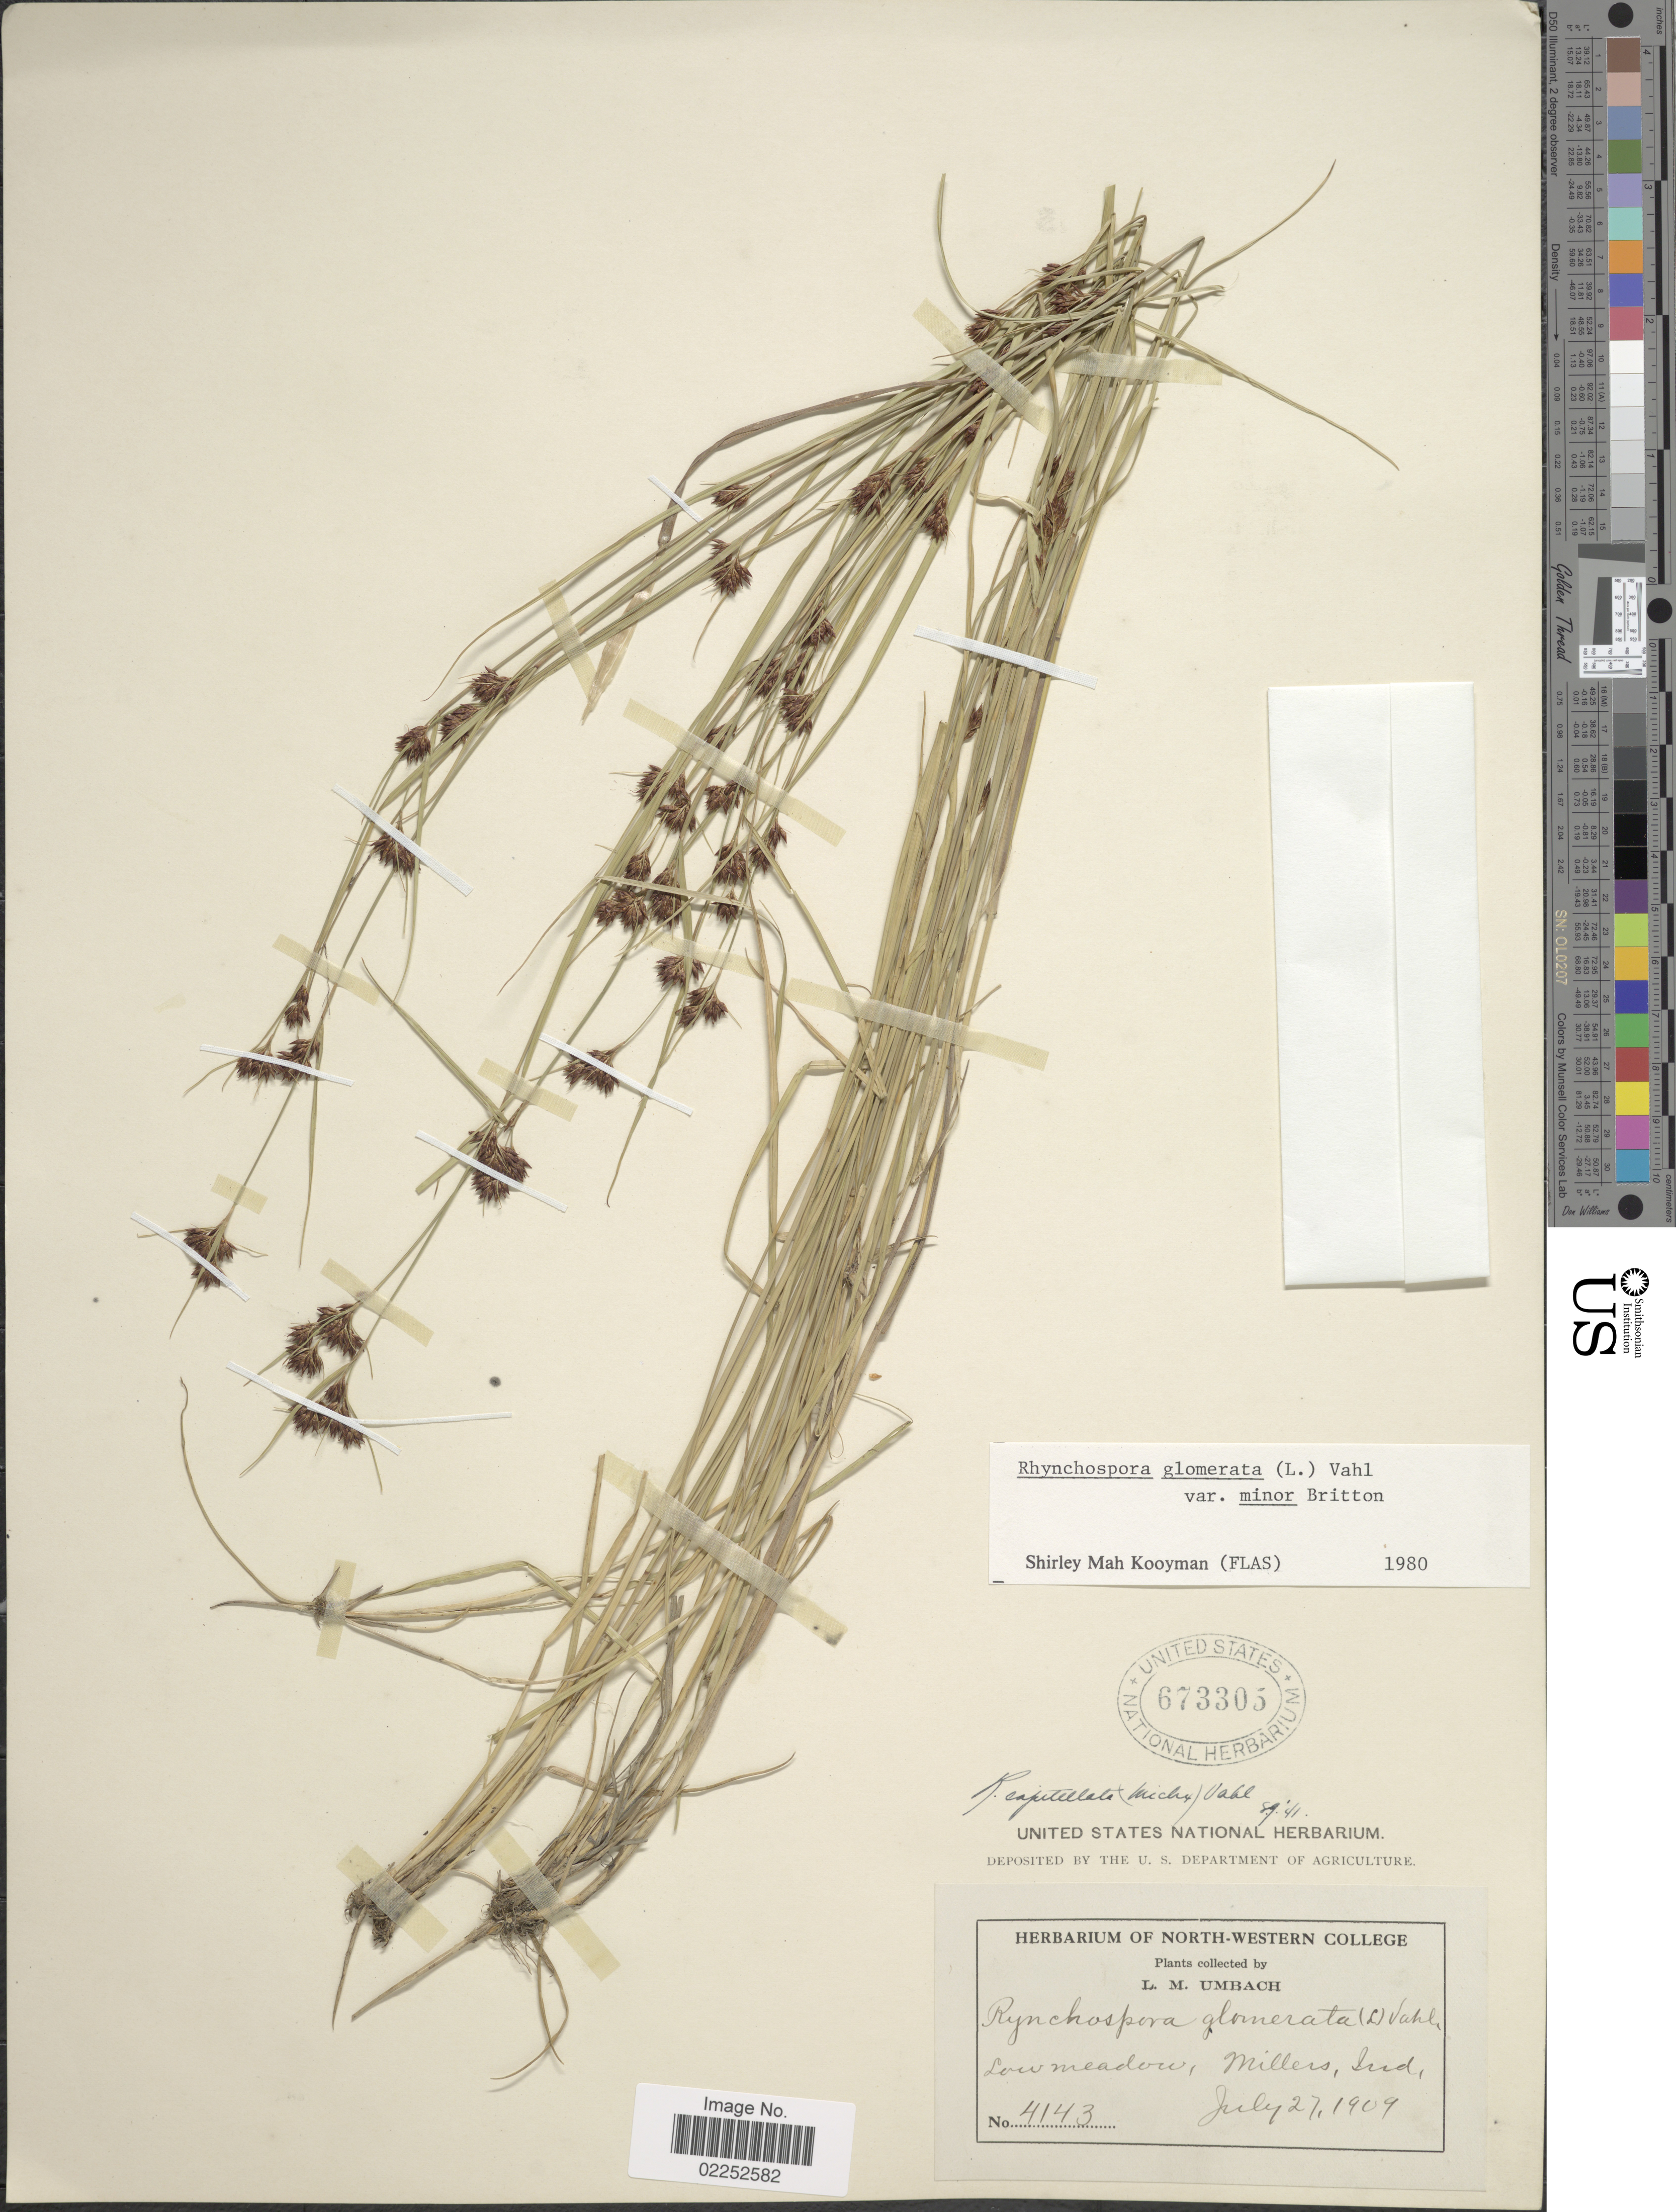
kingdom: Plantae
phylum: Tracheophyta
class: Liliopsida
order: Poales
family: Cyperaceae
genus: Rhynchospora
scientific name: Rhynchospora capitellata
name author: (Michx.) Vahl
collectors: L. M. Umbach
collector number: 4143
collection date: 1909-07-27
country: United States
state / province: Indiana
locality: Low meadow, Millers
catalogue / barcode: US 673305